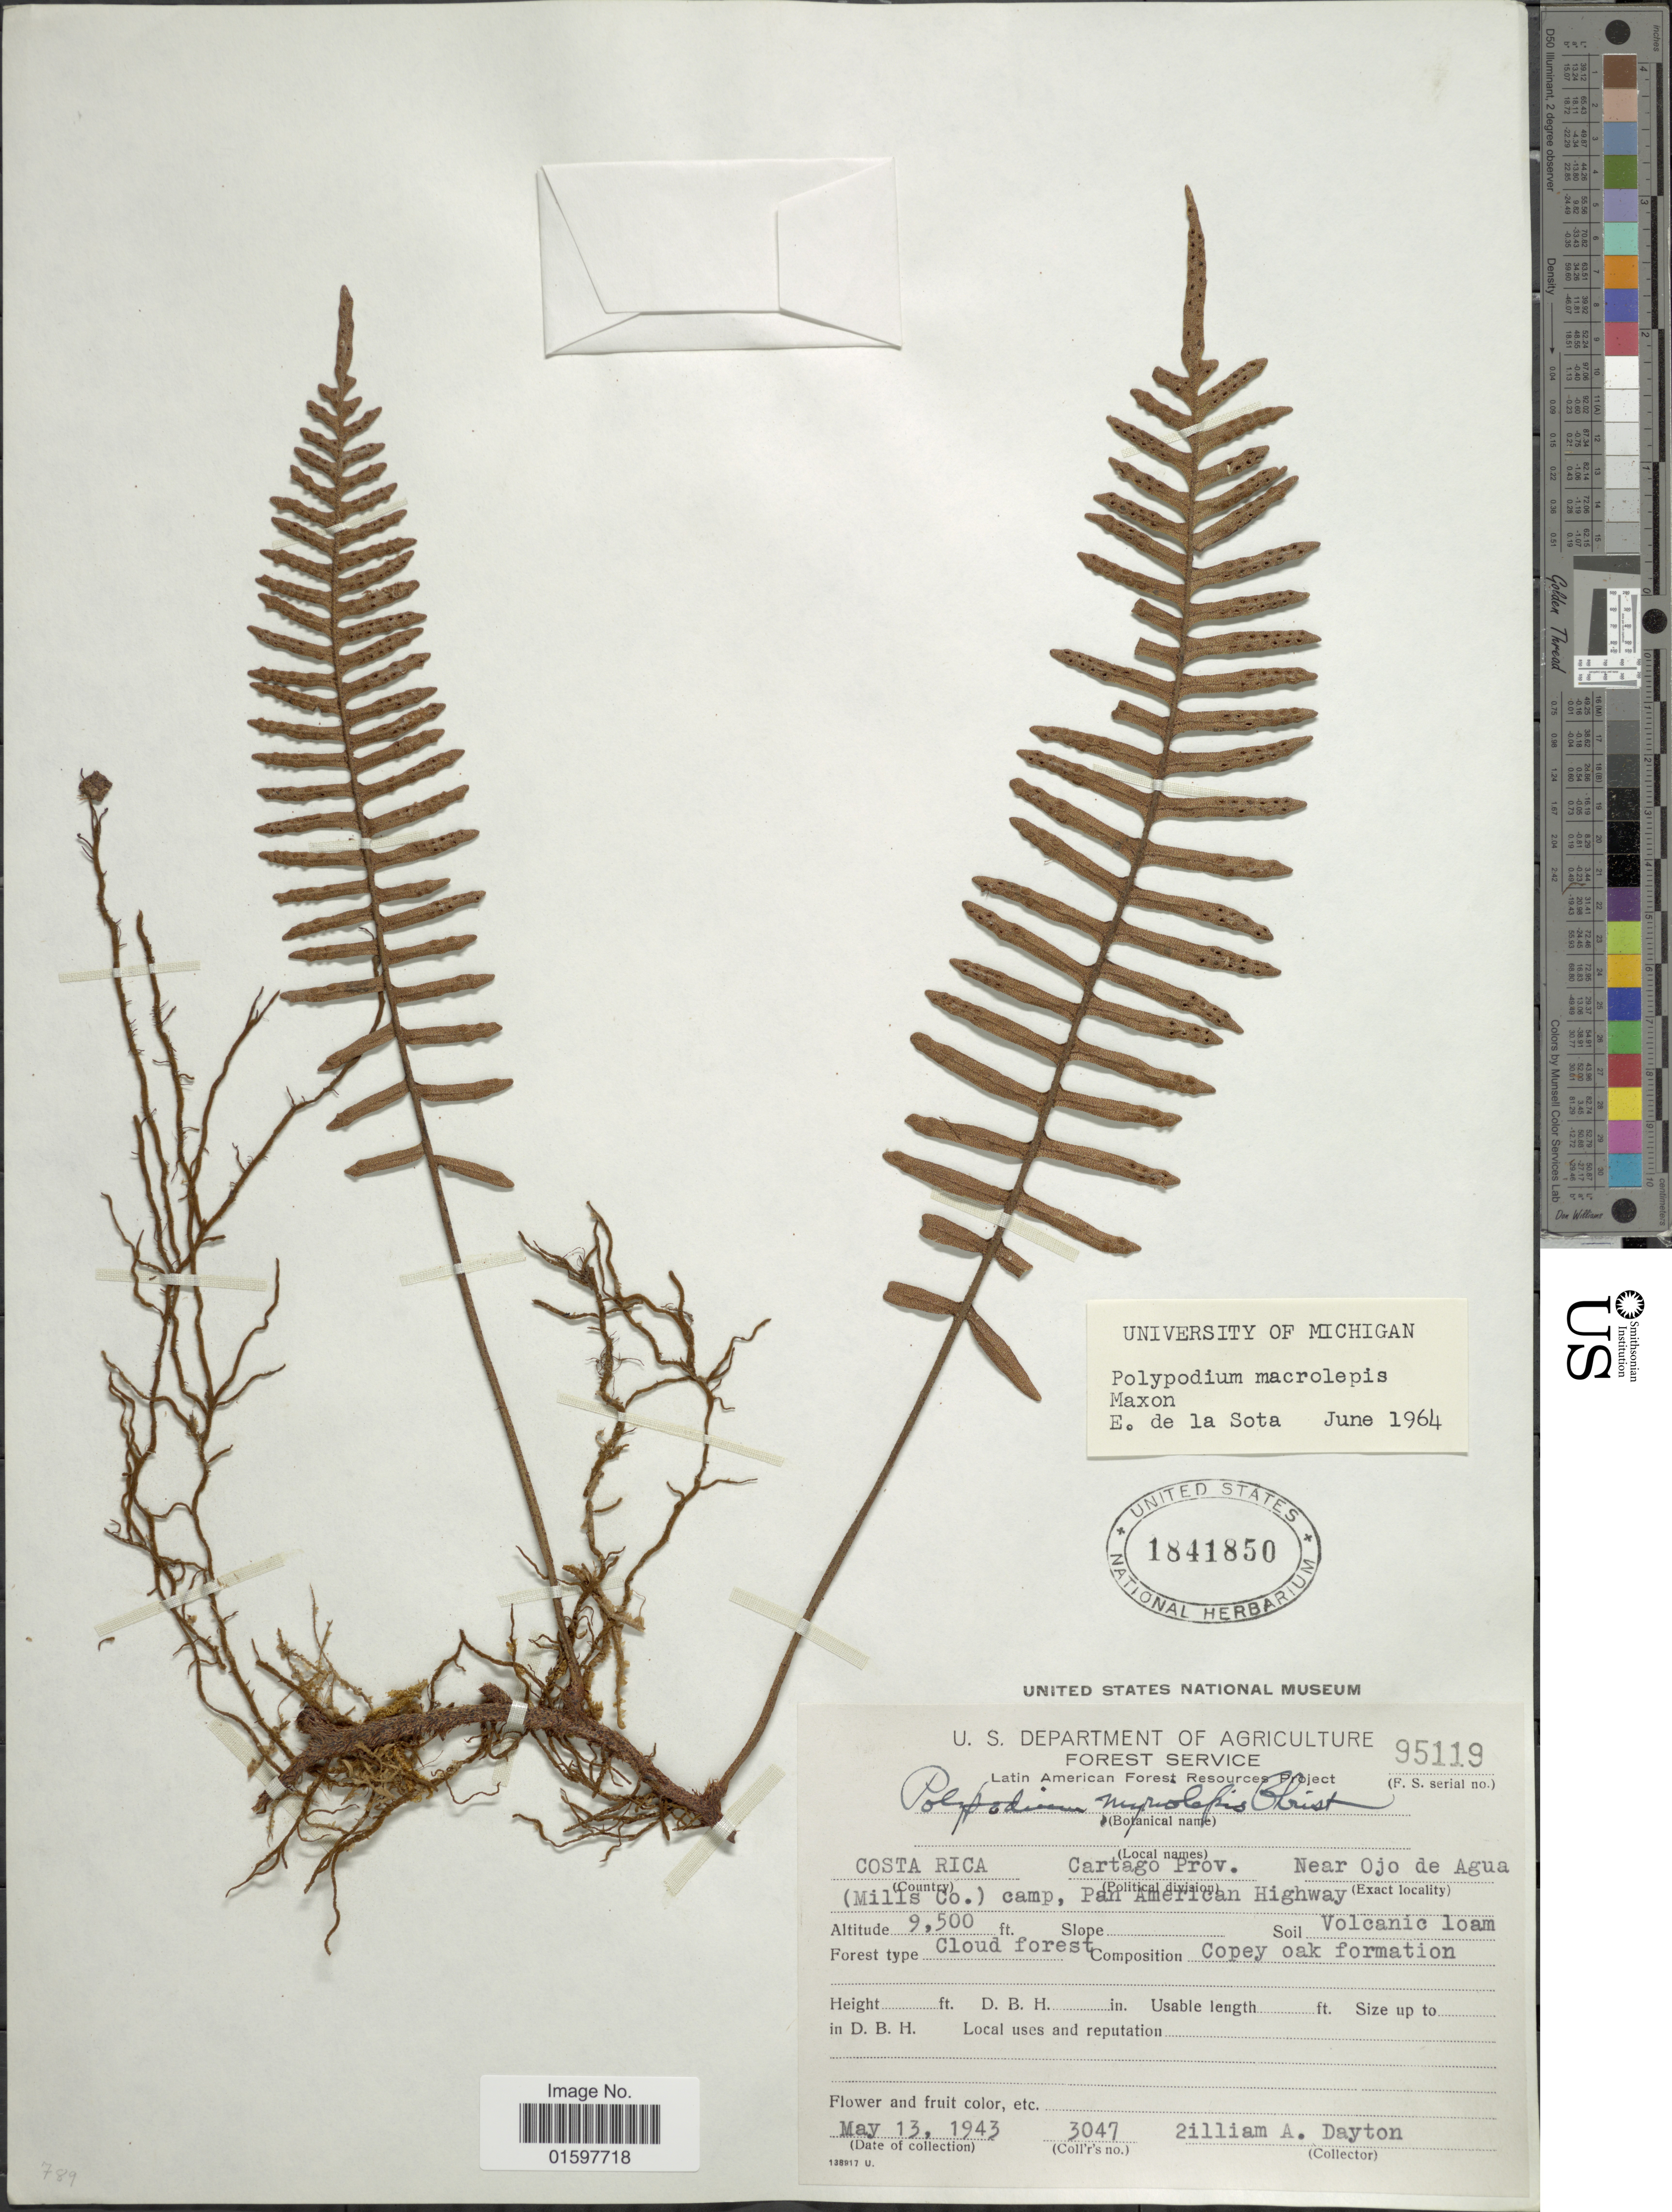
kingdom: Plantae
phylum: Tracheophyta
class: Polypodiopsida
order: Polypodiales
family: Polypodiaceae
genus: Pleopeltis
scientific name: Pleopeltis macrolepis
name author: (Maxon) A.R. Sm. & Tejero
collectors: W. Dayton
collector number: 3047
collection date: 1943-05-13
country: Costa Rica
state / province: Cartago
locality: Near Ojo de Agua, (Mills Co.) camp, Pan American Highway.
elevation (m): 2896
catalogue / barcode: US 1841850